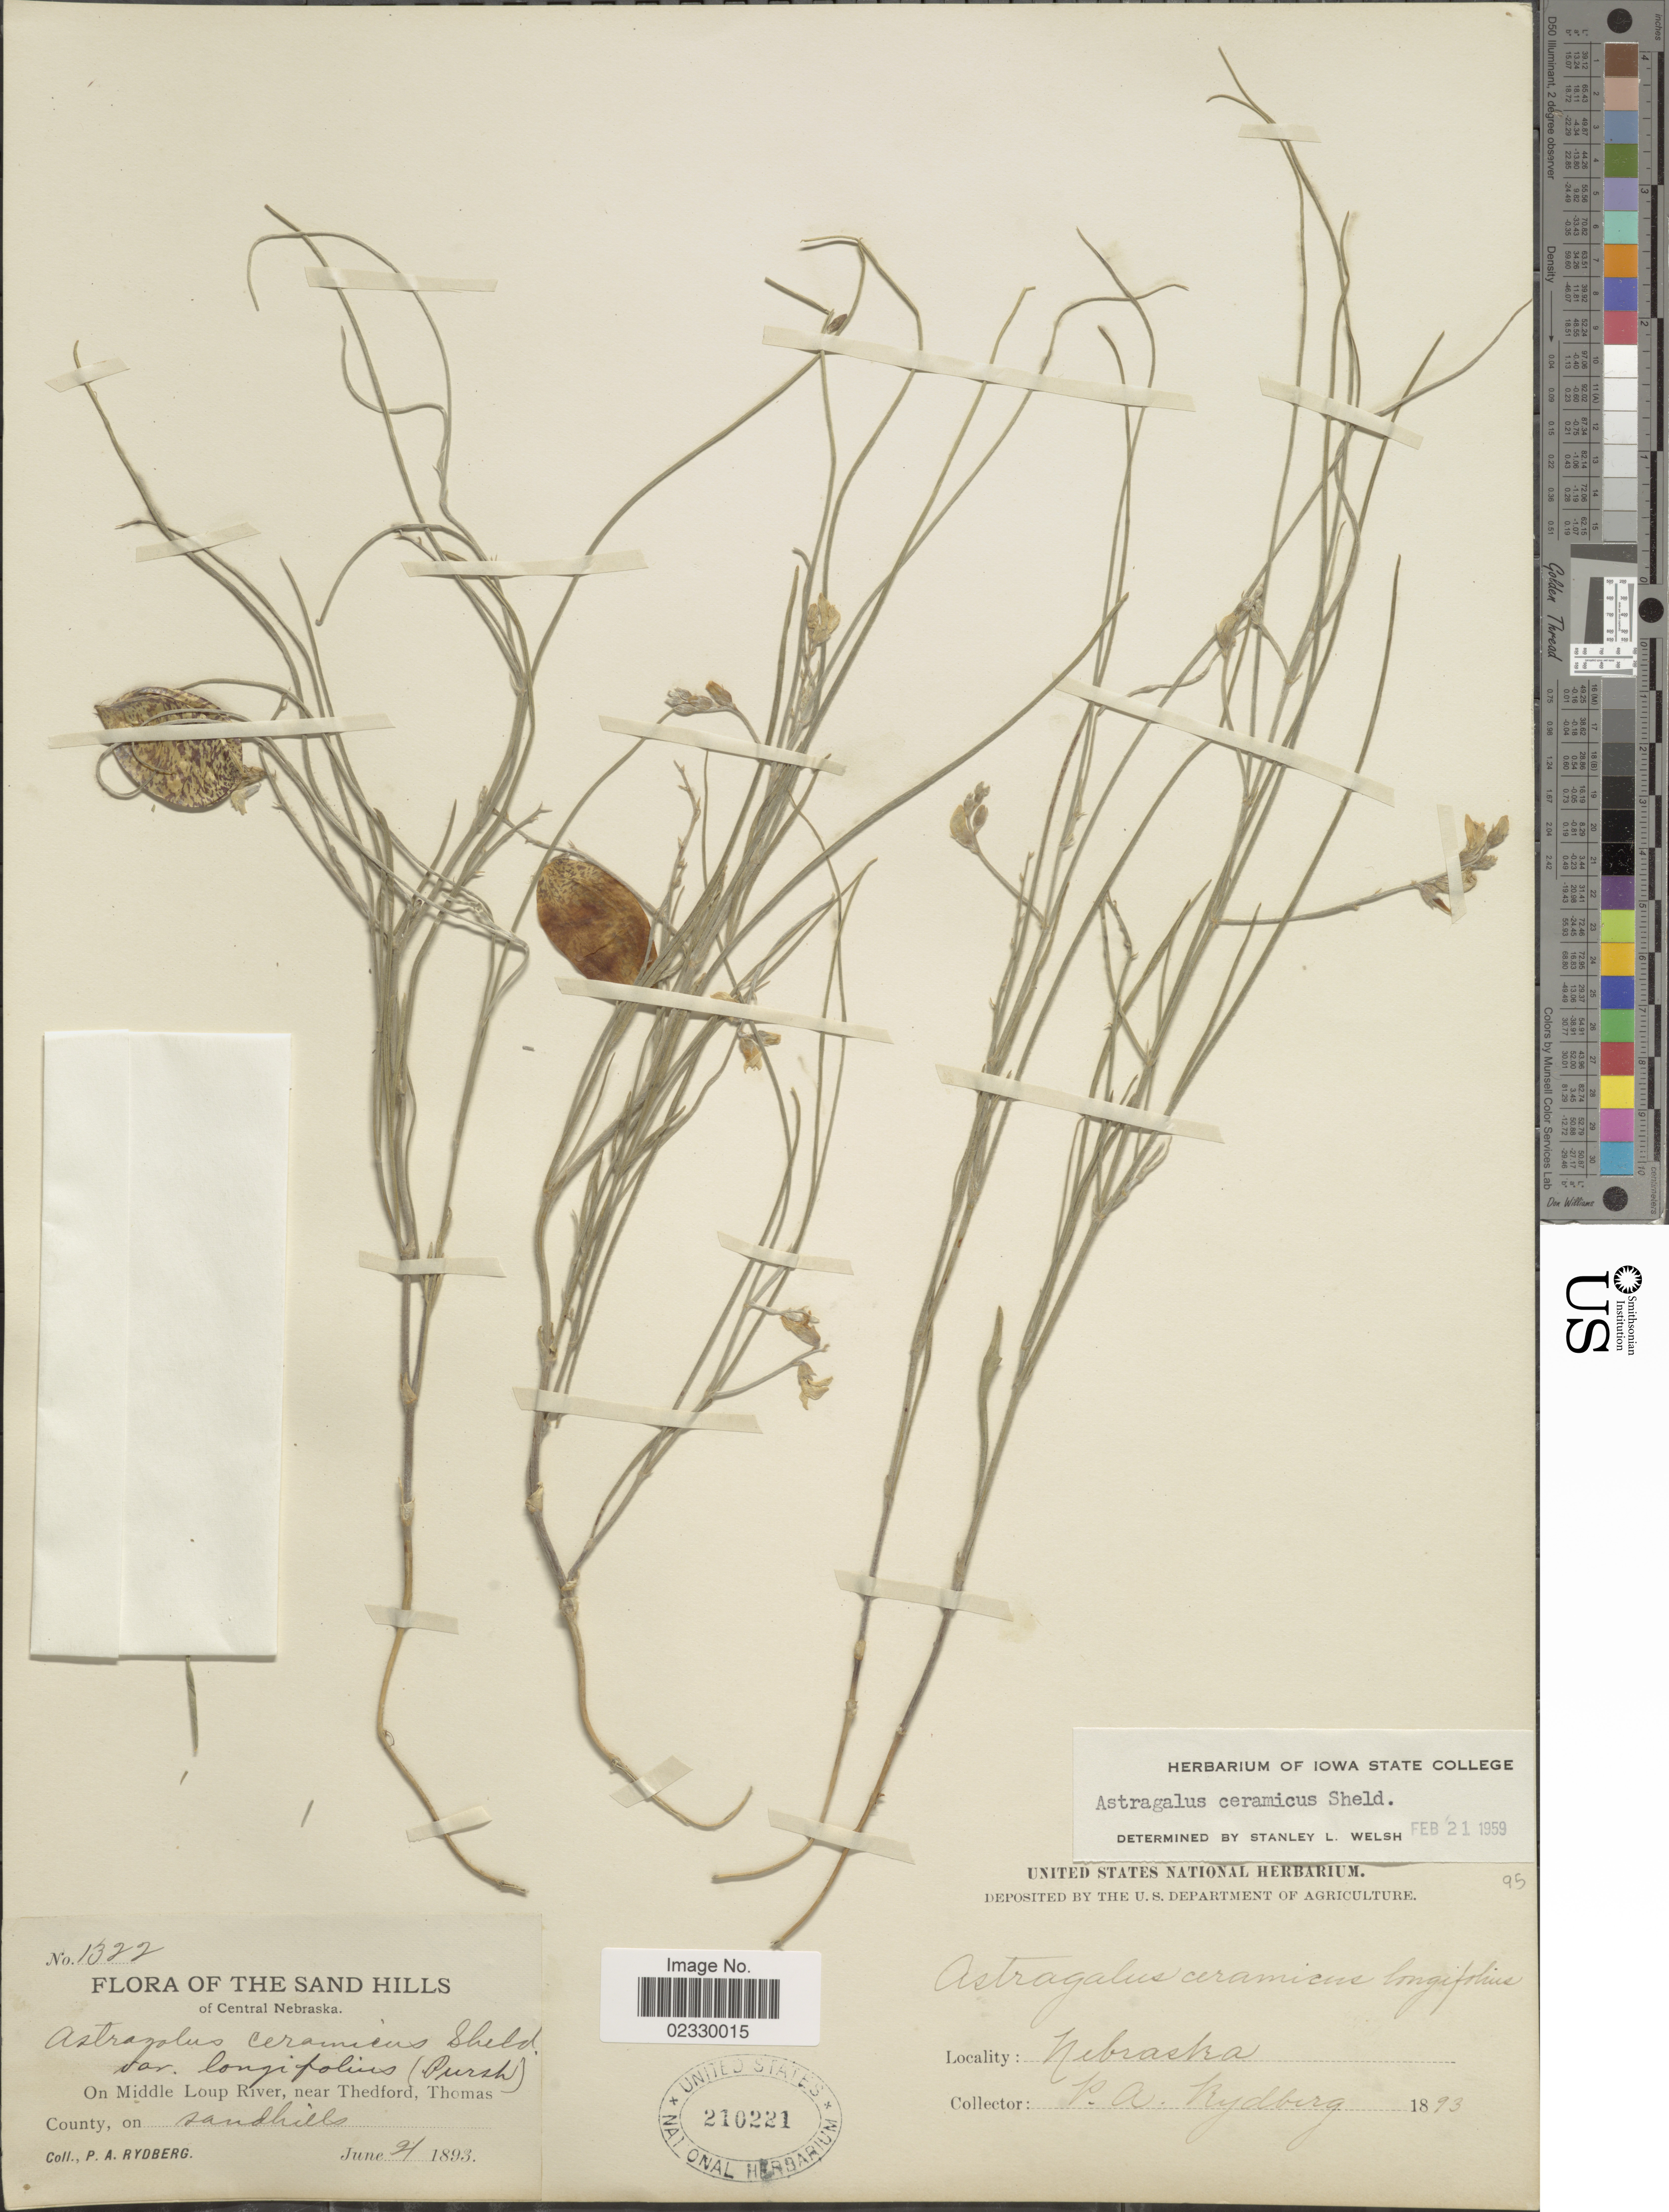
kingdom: Plantae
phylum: Tracheophyta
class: Magnoliopsida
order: Fabales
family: Fabaceae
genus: Astragalus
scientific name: Astragalus ceramicus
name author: E. Sheld.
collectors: P. A. Rydberg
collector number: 1322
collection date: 1893-06-21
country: United States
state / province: Nebraska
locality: Sand Hills of Central Nebraska. On Middle Loup River, near Thedford, Thomas County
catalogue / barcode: US 210221